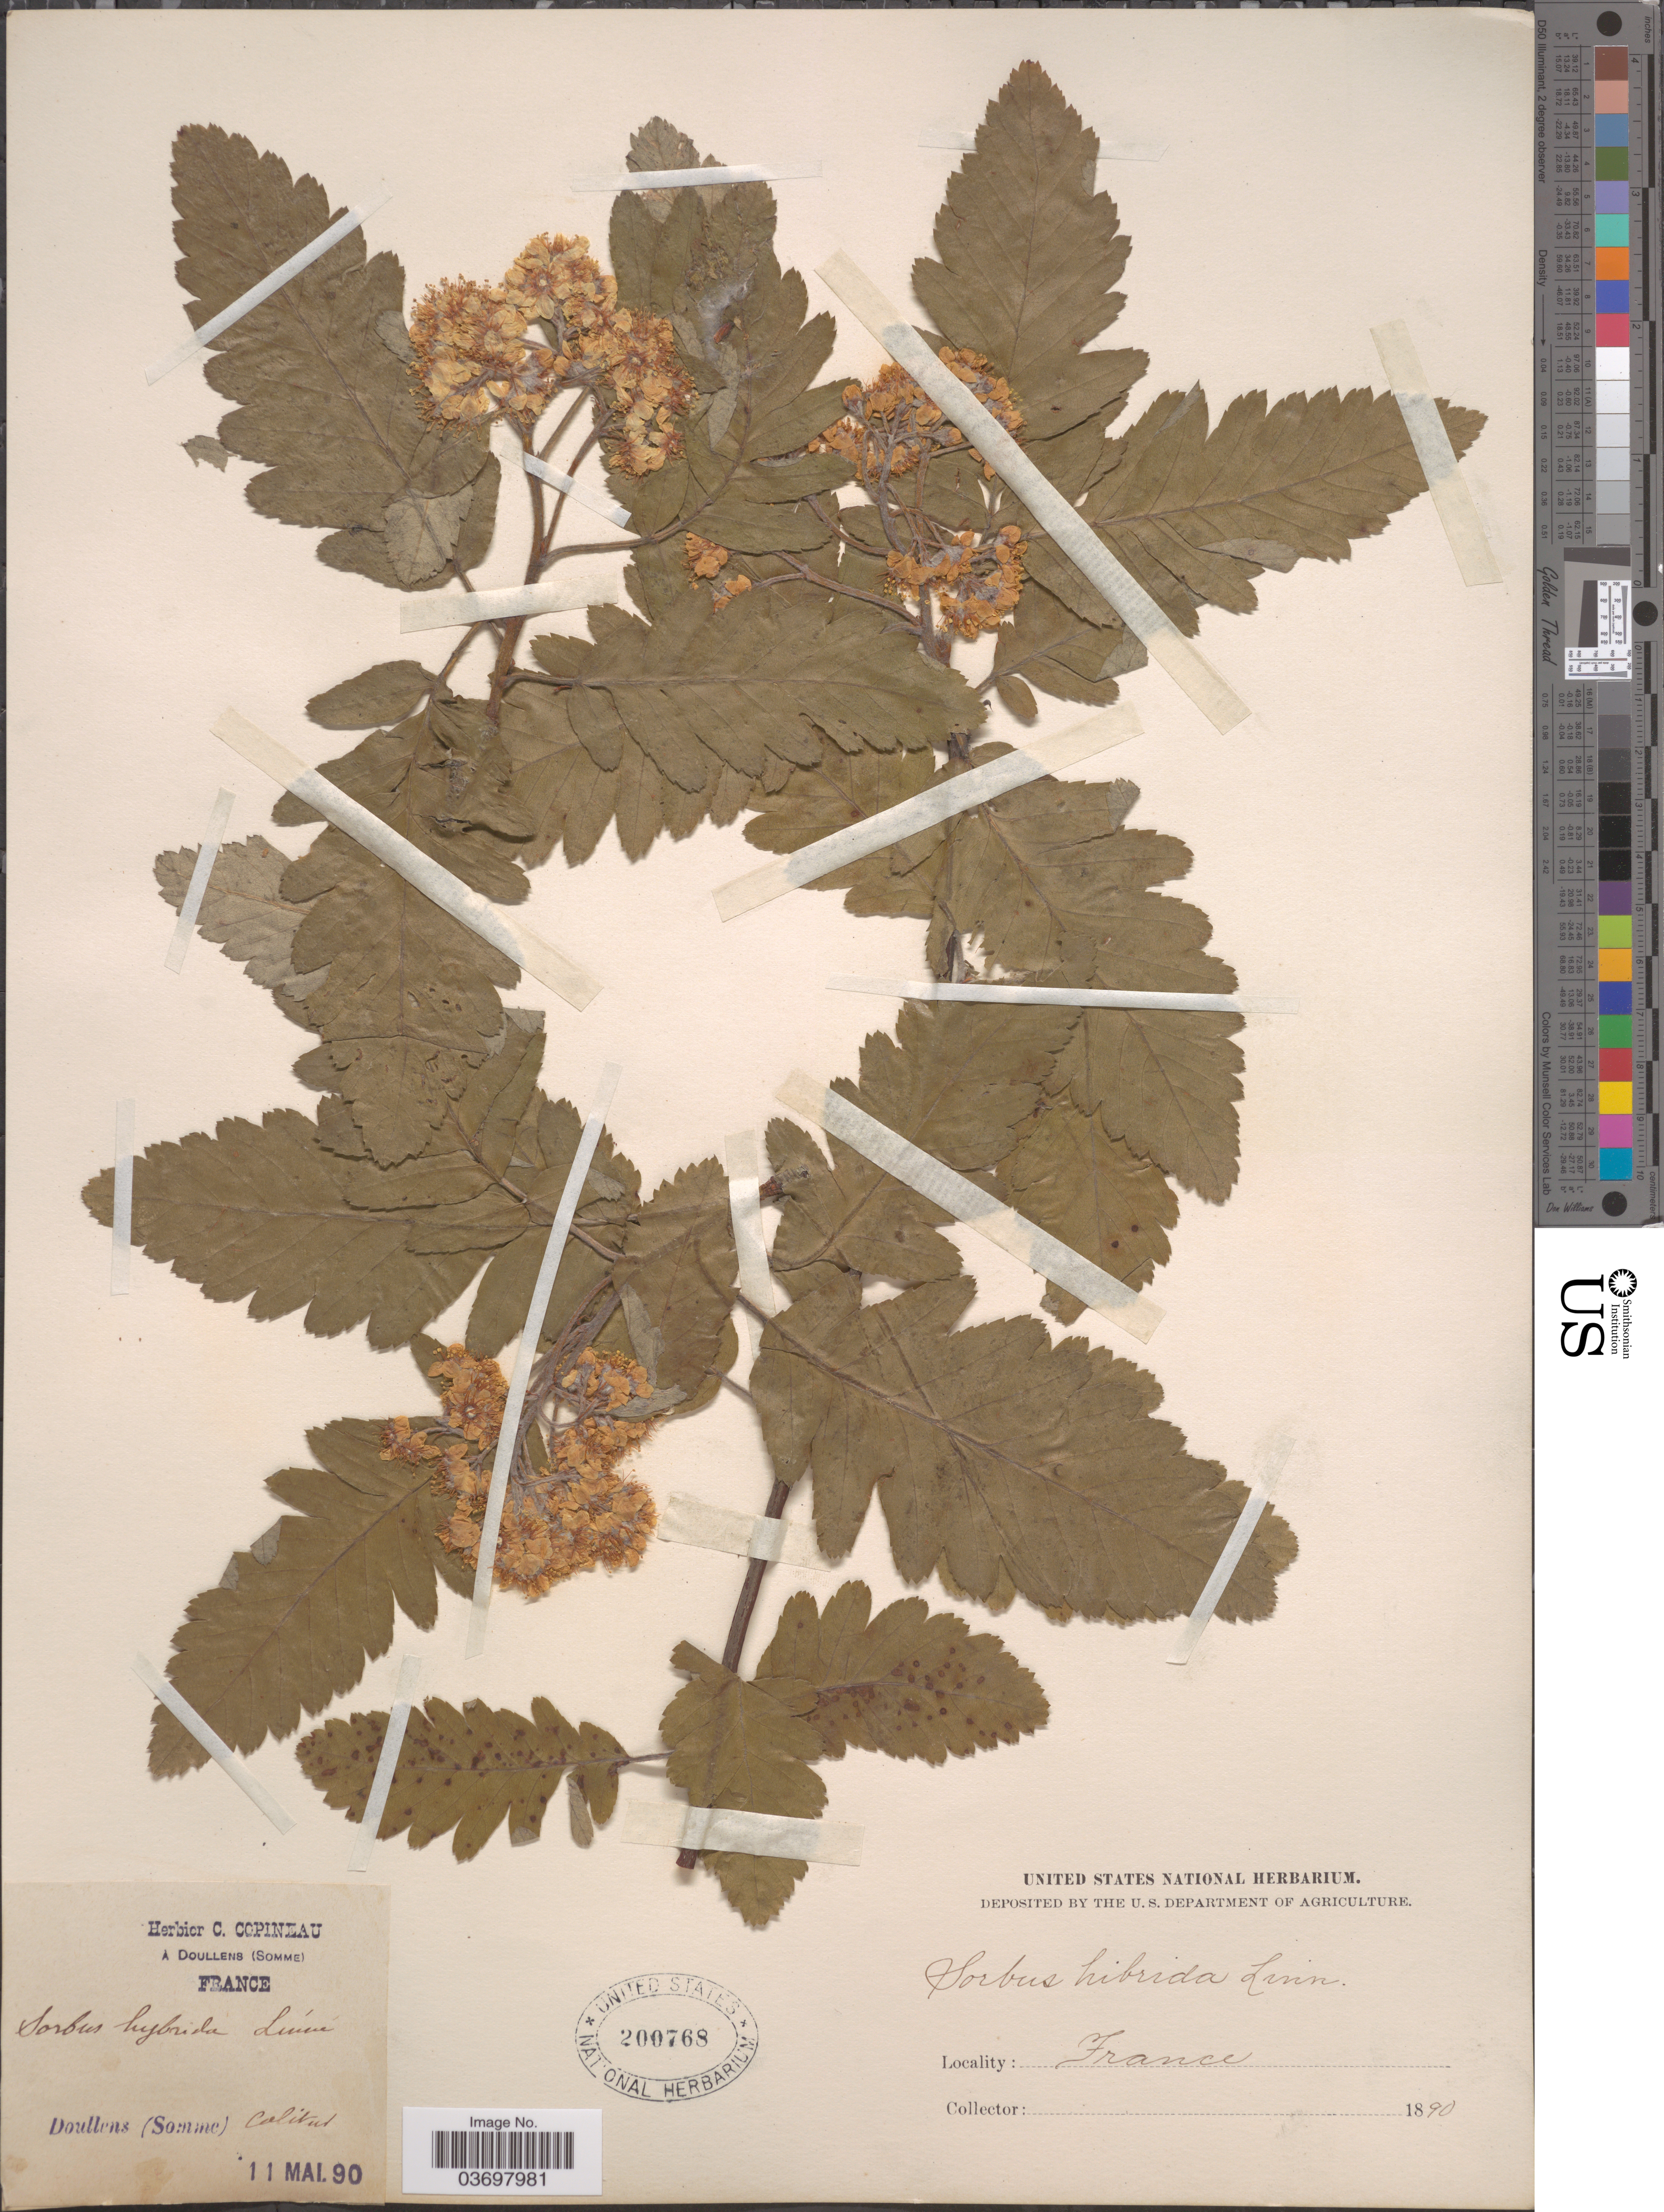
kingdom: Plantae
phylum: Tracheophyta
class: Magnoliopsida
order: Rosales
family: Rosaceae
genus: Sorbus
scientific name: Sorbus hybrida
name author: L.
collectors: A. Doullens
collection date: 1890-05-11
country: France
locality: (Somme).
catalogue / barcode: US 200768